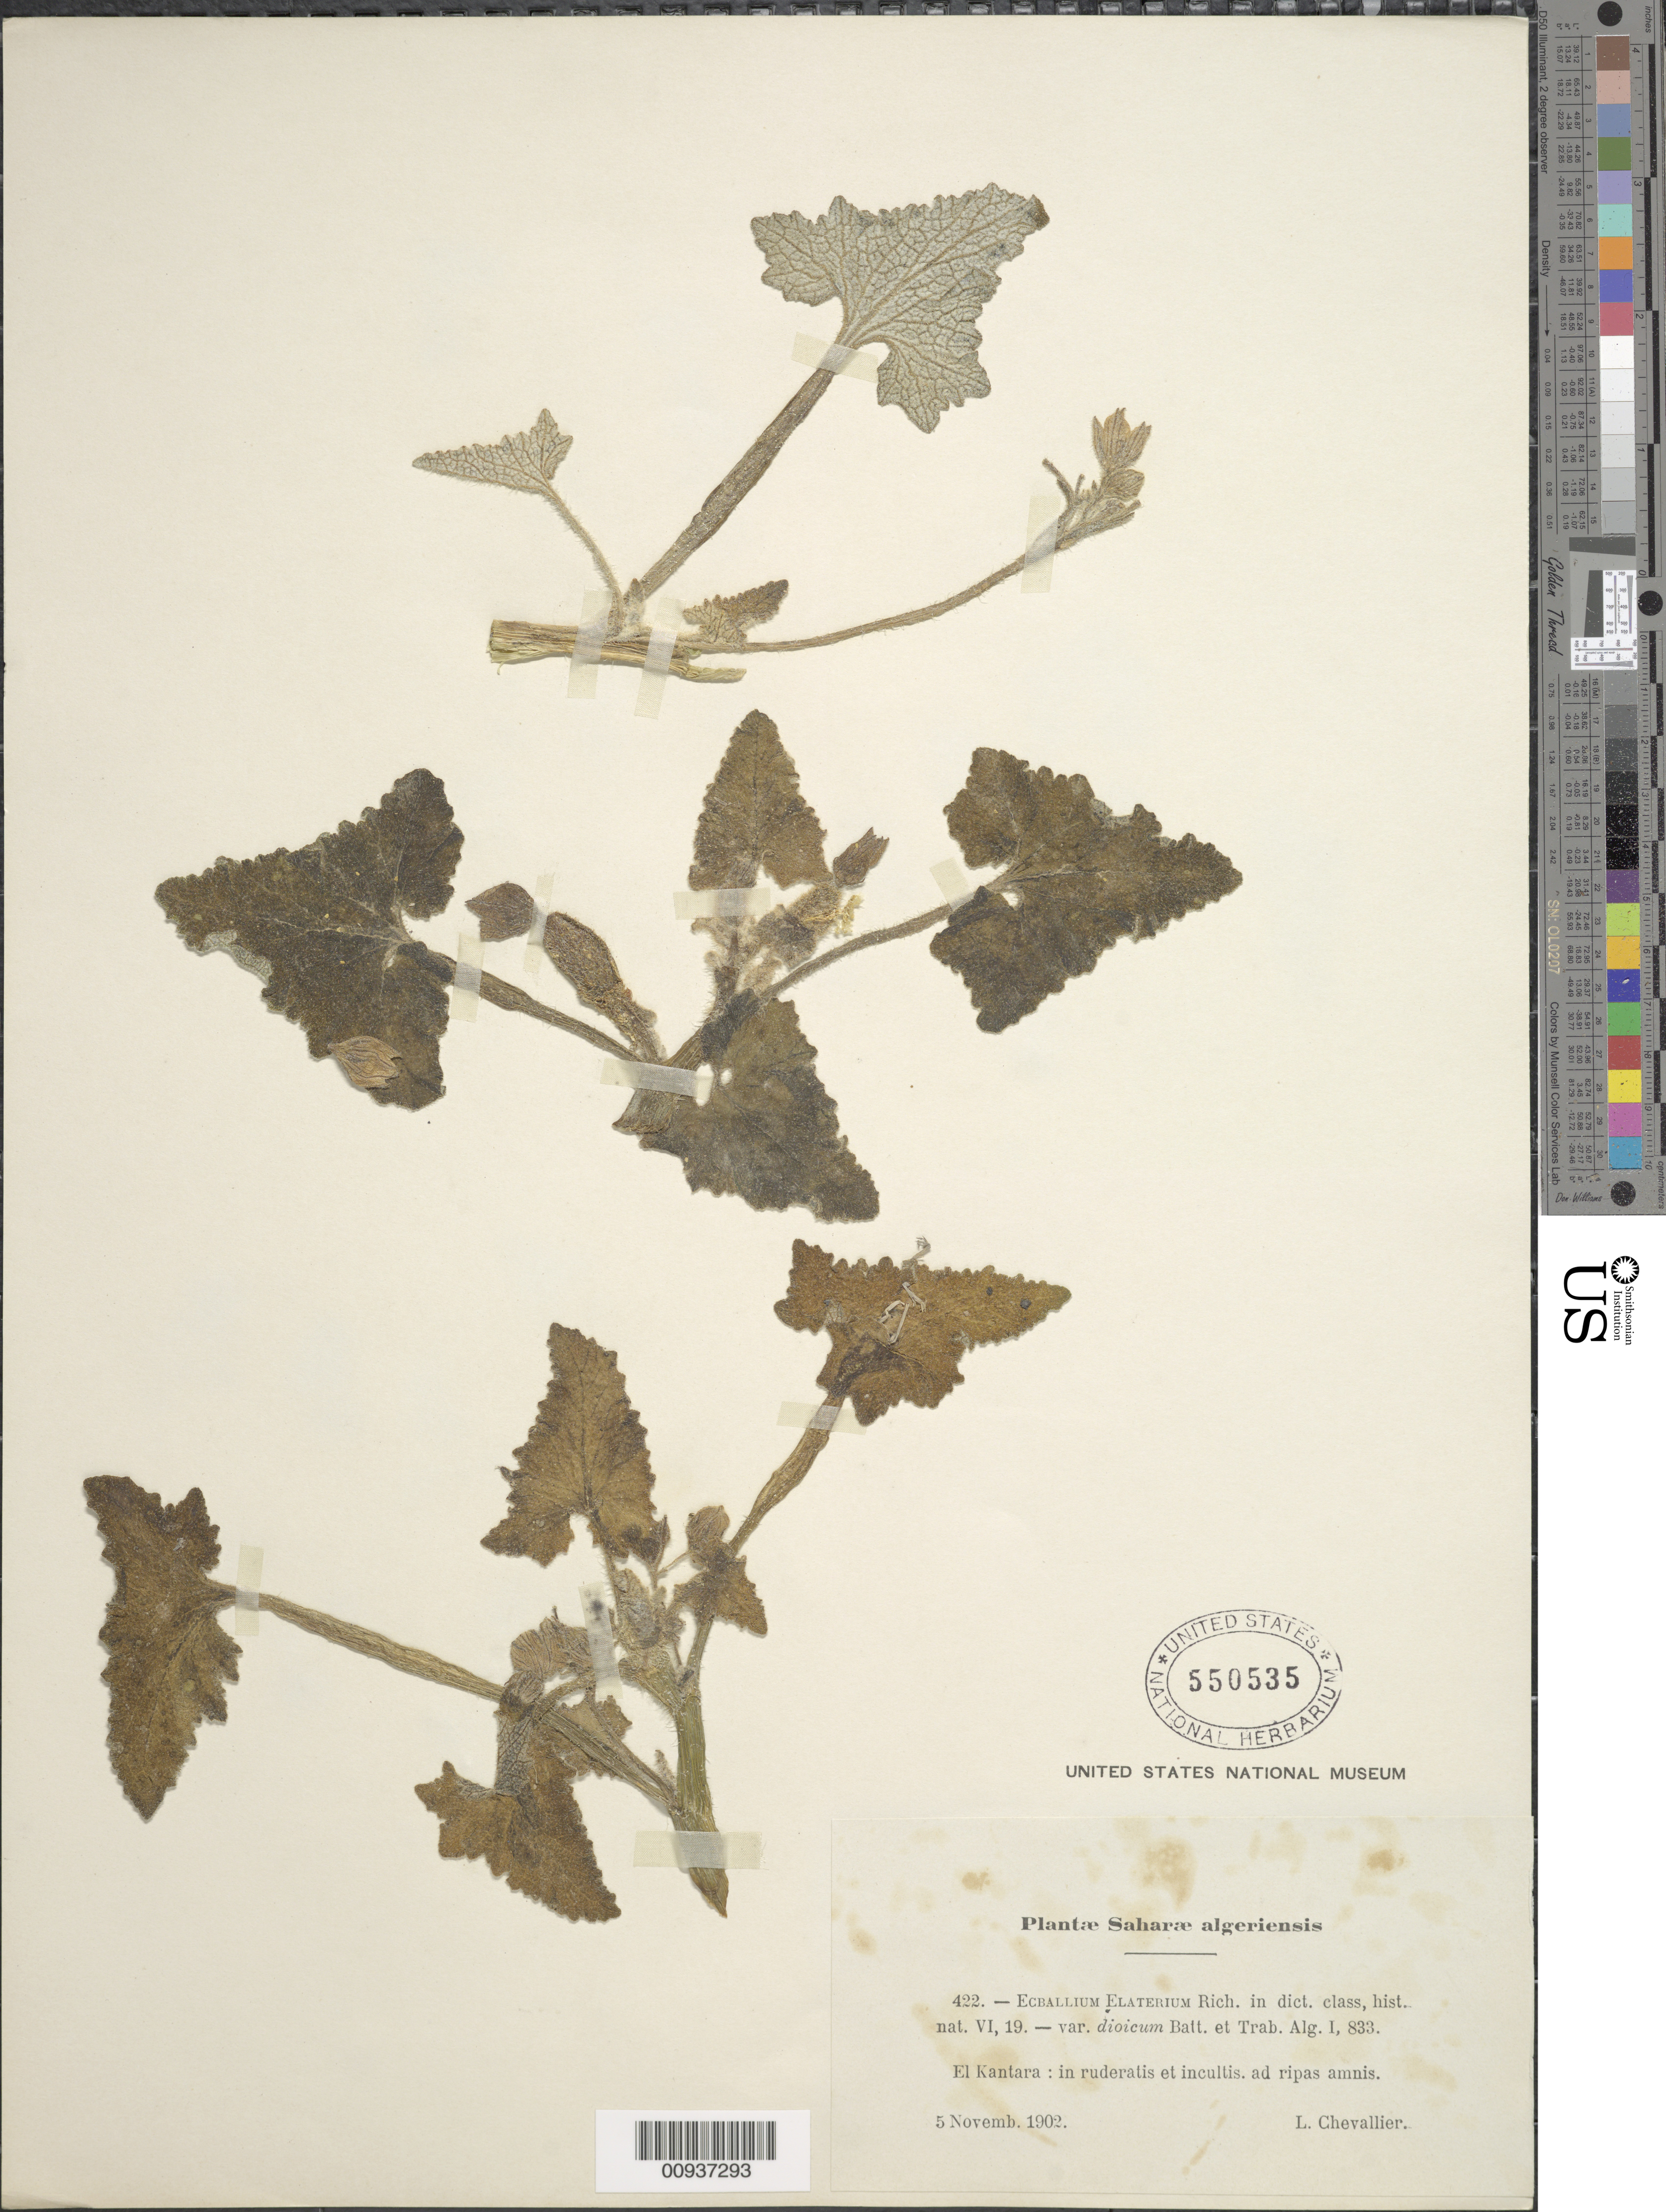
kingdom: Plantae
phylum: Tracheophyta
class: Magnoliopsida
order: Cucurbitales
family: Cucurbitaceae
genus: Ecballium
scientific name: Ecballium elaterium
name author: (L.) A. Rich.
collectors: L. Chevallier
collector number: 422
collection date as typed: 05 Nov 1902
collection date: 1902-11-05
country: Algeria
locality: El Kantara: in ruderatis et incultis. Ad ripas amnis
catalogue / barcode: US 550535